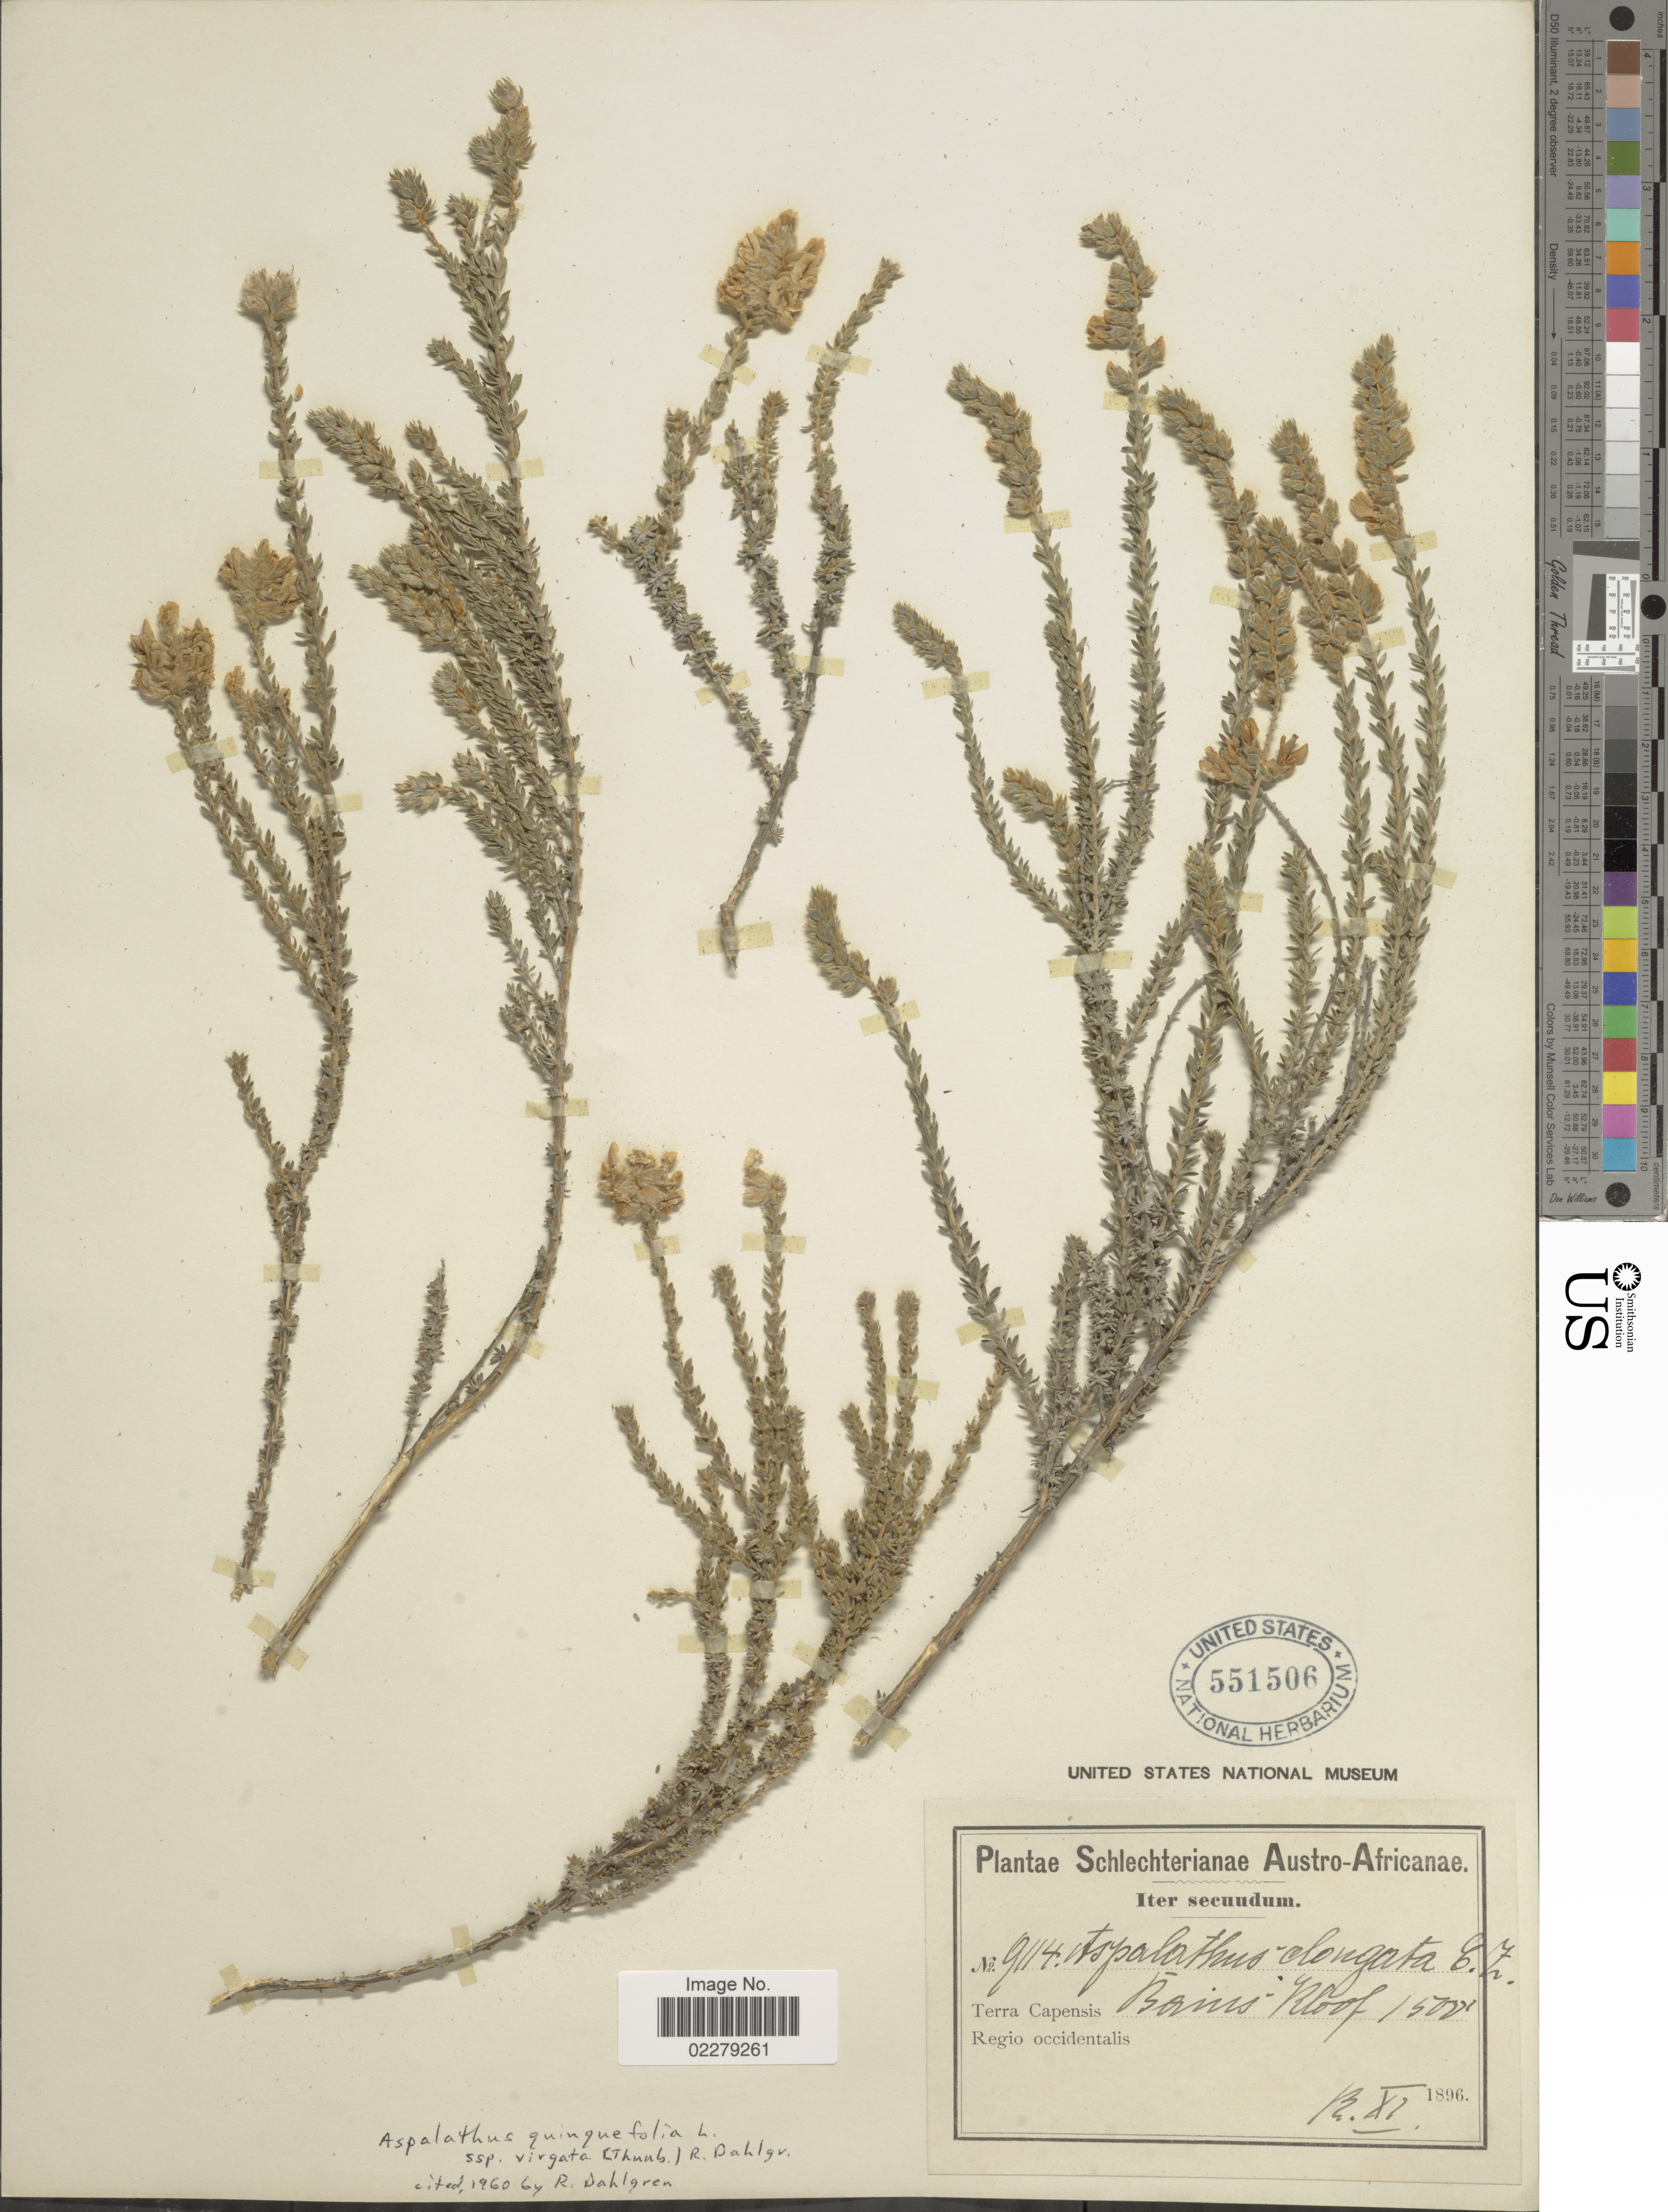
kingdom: Plantae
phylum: Tracheophyta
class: Magnoliopsida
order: Fabales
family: Fabaceae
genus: Aspalathus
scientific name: Aspalathus quinquefolia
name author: L.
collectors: Schlechter, --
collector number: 9114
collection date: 1896-11-13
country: South Africa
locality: Austro- Africanae. Terra Capensis, Bains Kloof. Regio occidentalis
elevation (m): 457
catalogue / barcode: US 551506